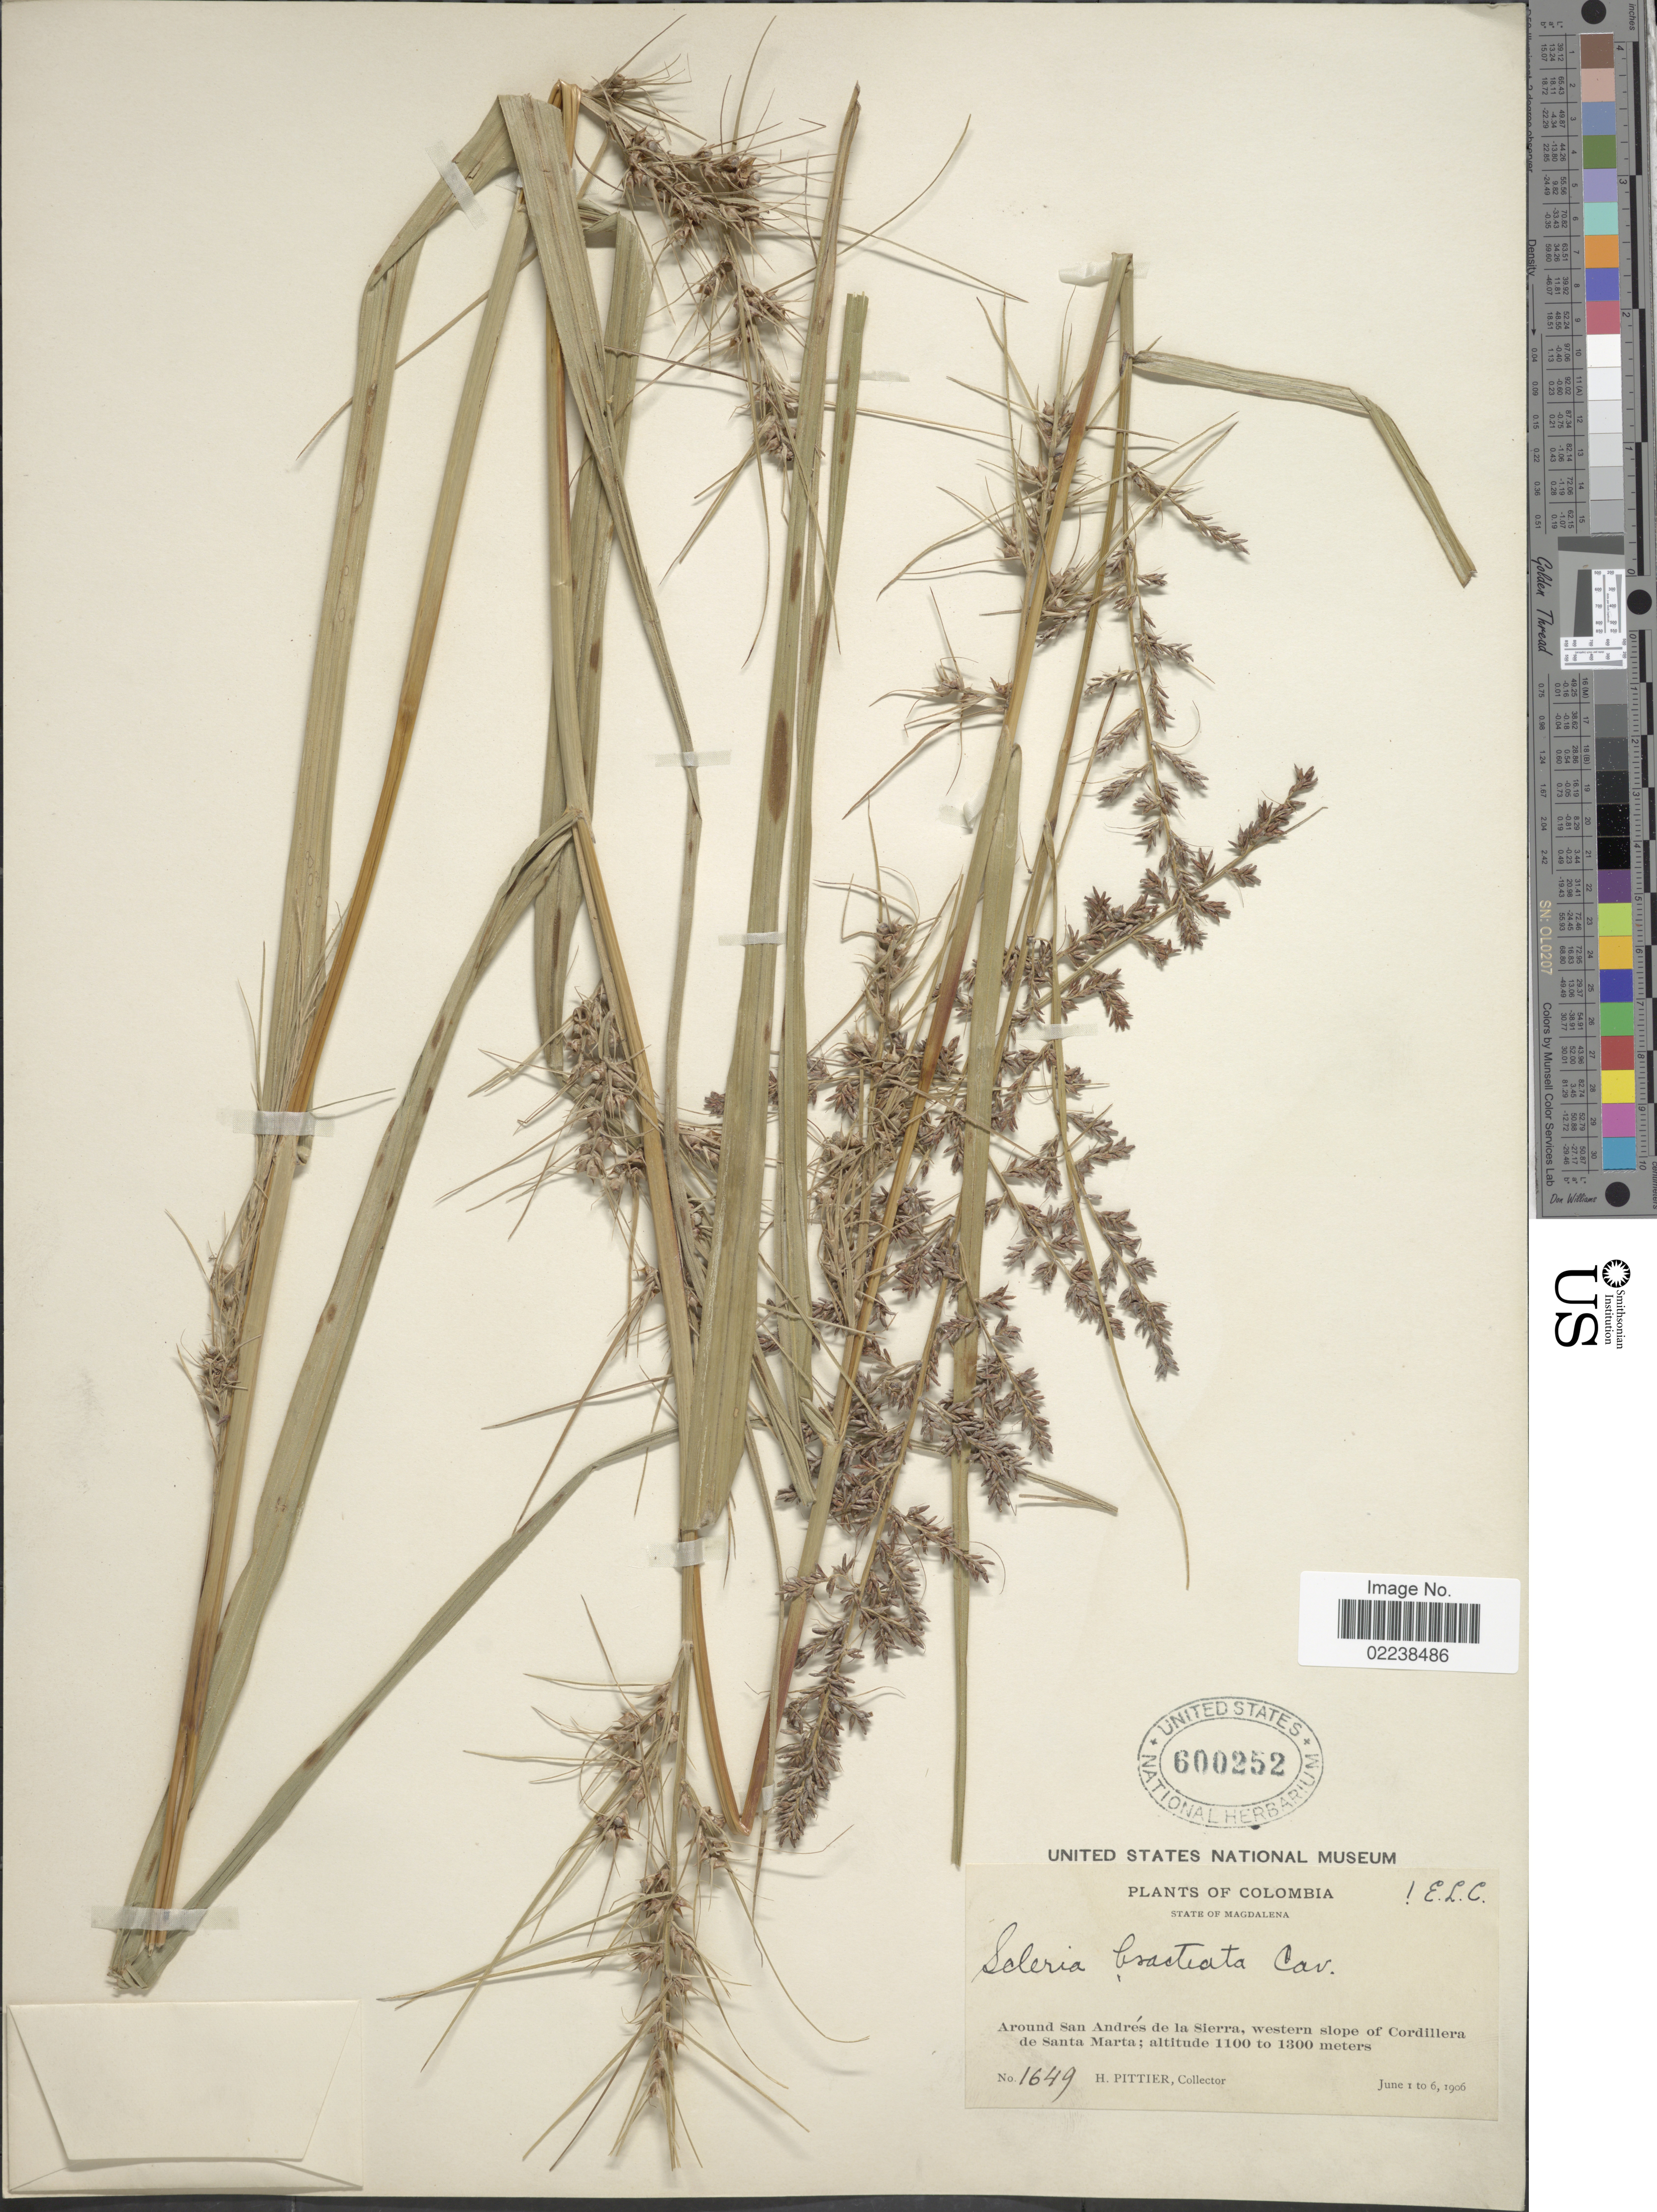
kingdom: Plantae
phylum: Tracheophyta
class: Liliopsida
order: Poales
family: Cyperaceae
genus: Scleria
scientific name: Scleria bracteata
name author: Cav.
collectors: H. F. Pittier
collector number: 1649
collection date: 1906-06-01/1906-06-06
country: Colombia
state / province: Magdalena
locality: Around San Andres de la Sierra, western slope of Corillera de Santa Marta.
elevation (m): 1100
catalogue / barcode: US 600252